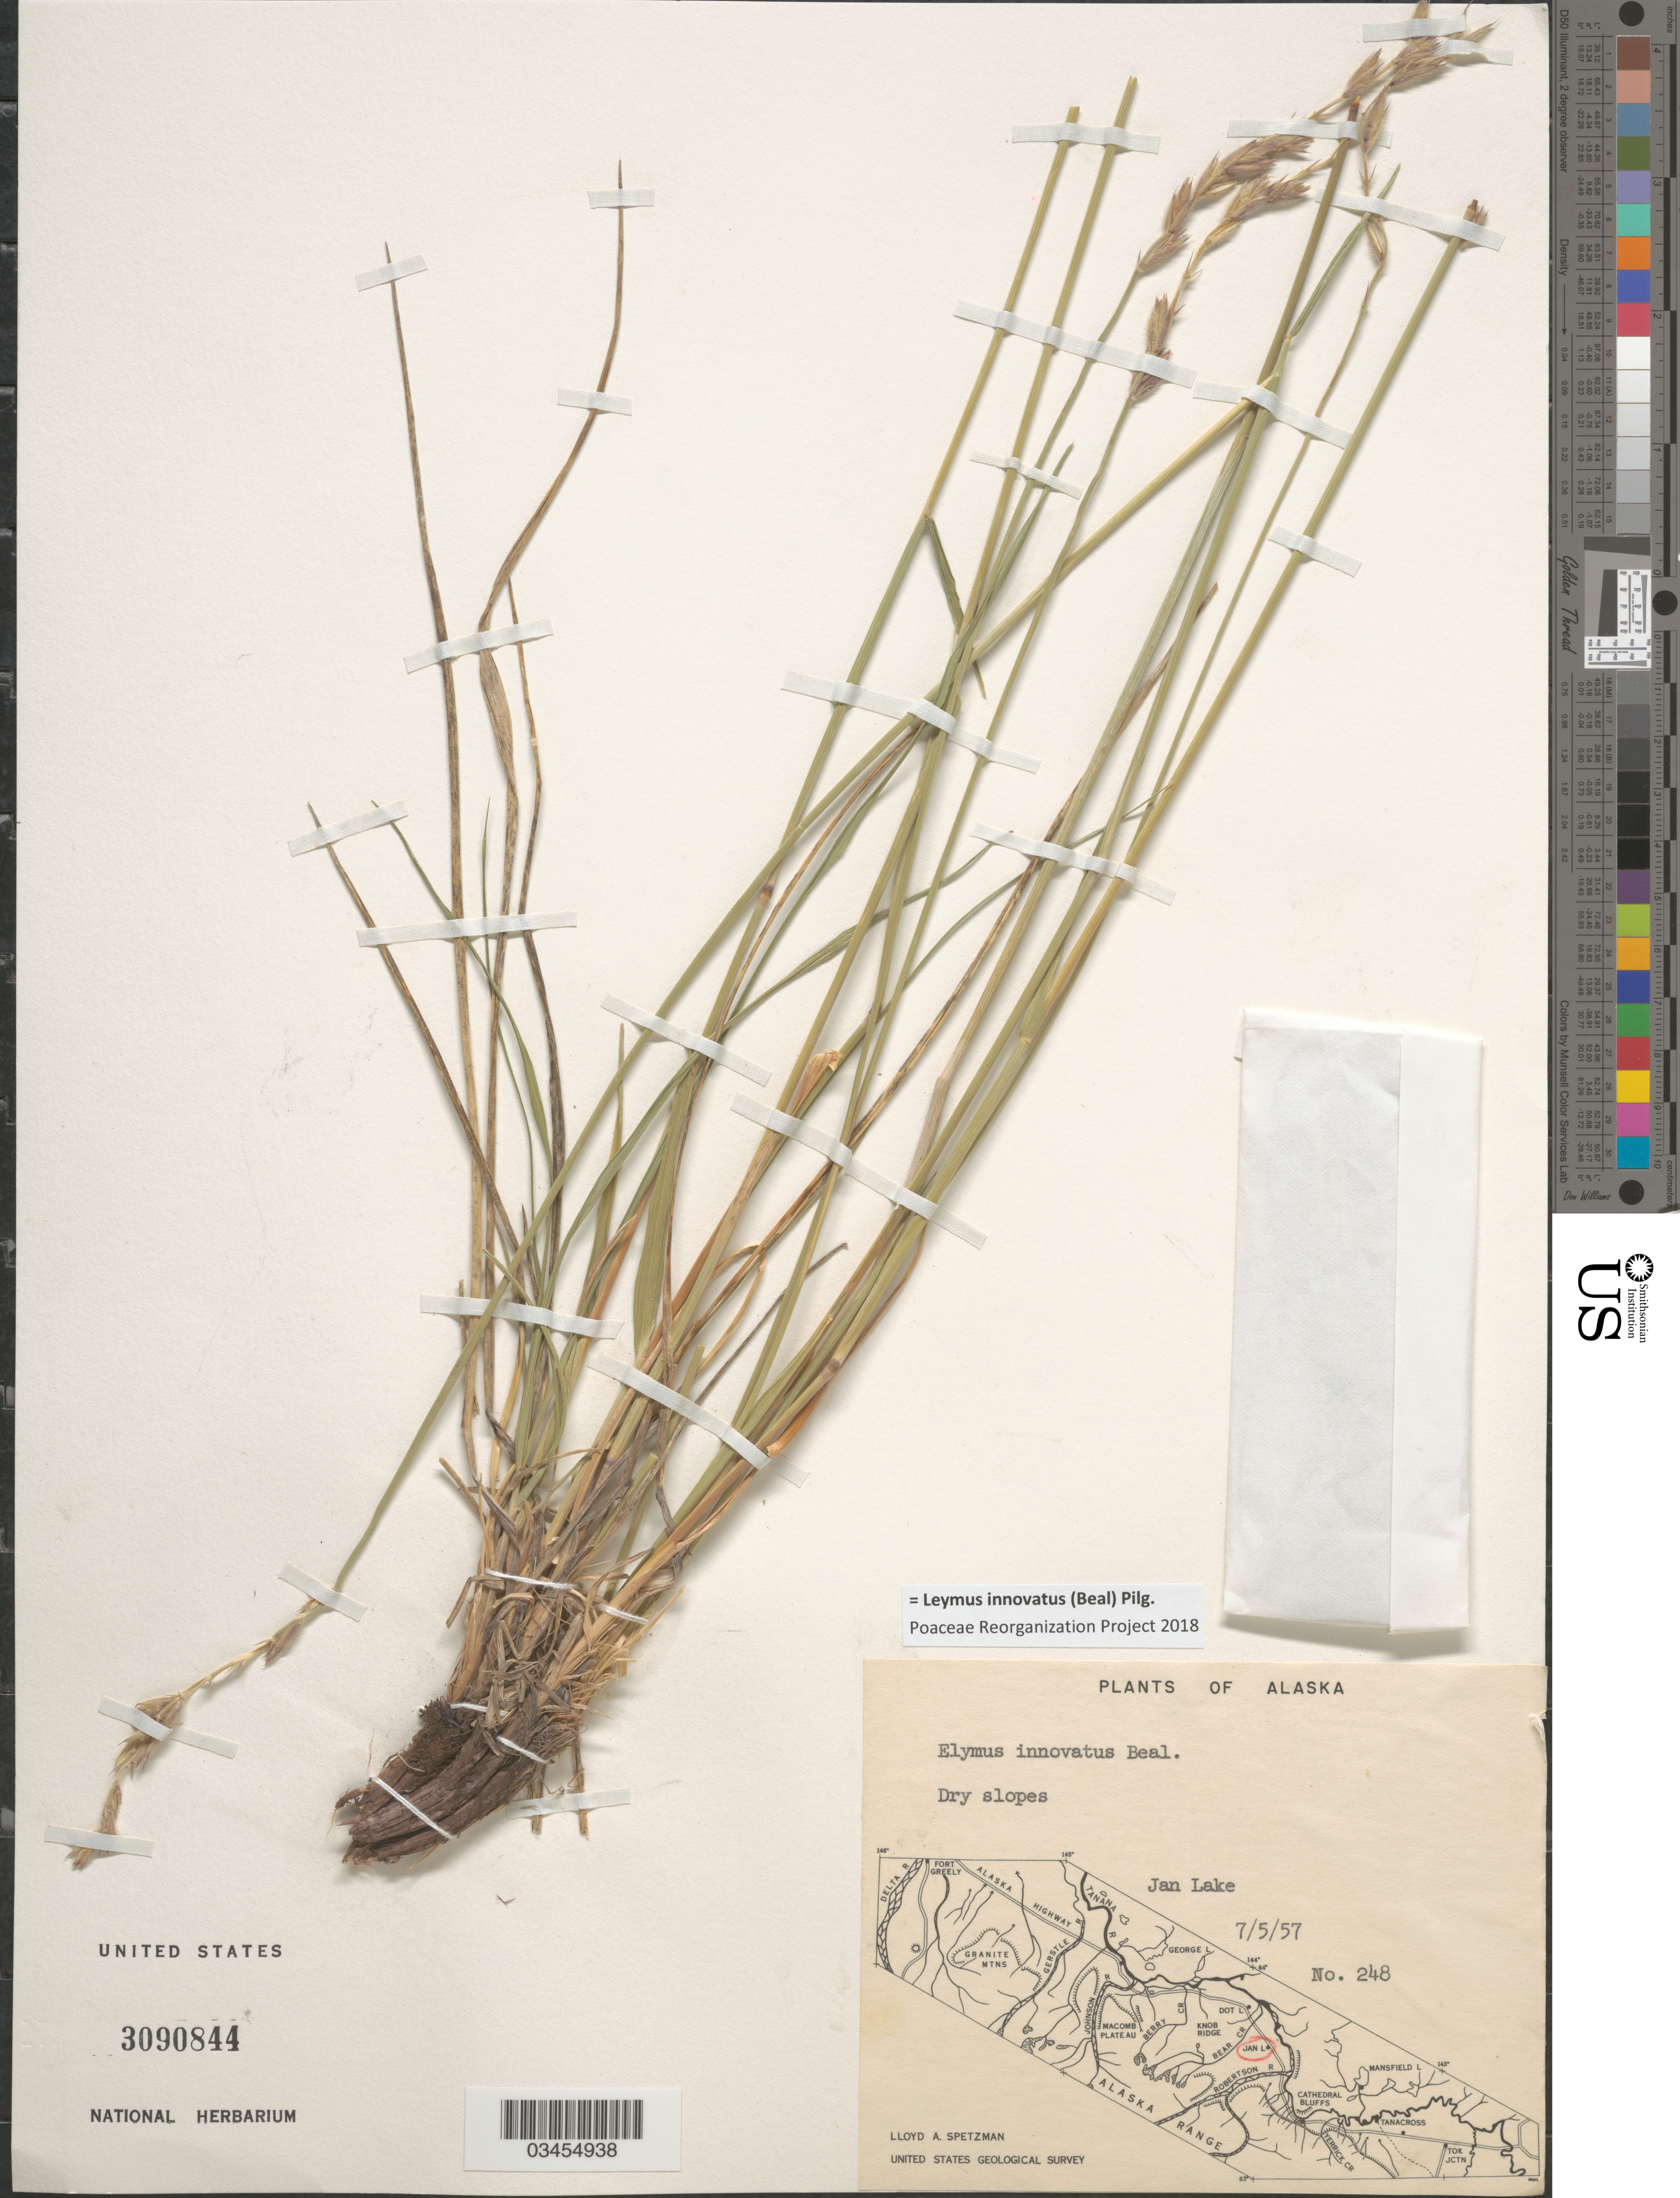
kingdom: Plantae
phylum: Tracheophyta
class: Liliopsida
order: Poales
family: Poaceae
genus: Leymus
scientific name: Leymus innovatus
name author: (W.J. Beal) Pilg.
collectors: L. Spetzman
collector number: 248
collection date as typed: Transcribed d/m/y: 5/7/57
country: United States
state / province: Alaska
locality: Dry slopes. Jan Lake. United States Geological Survey.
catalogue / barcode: US 3090844